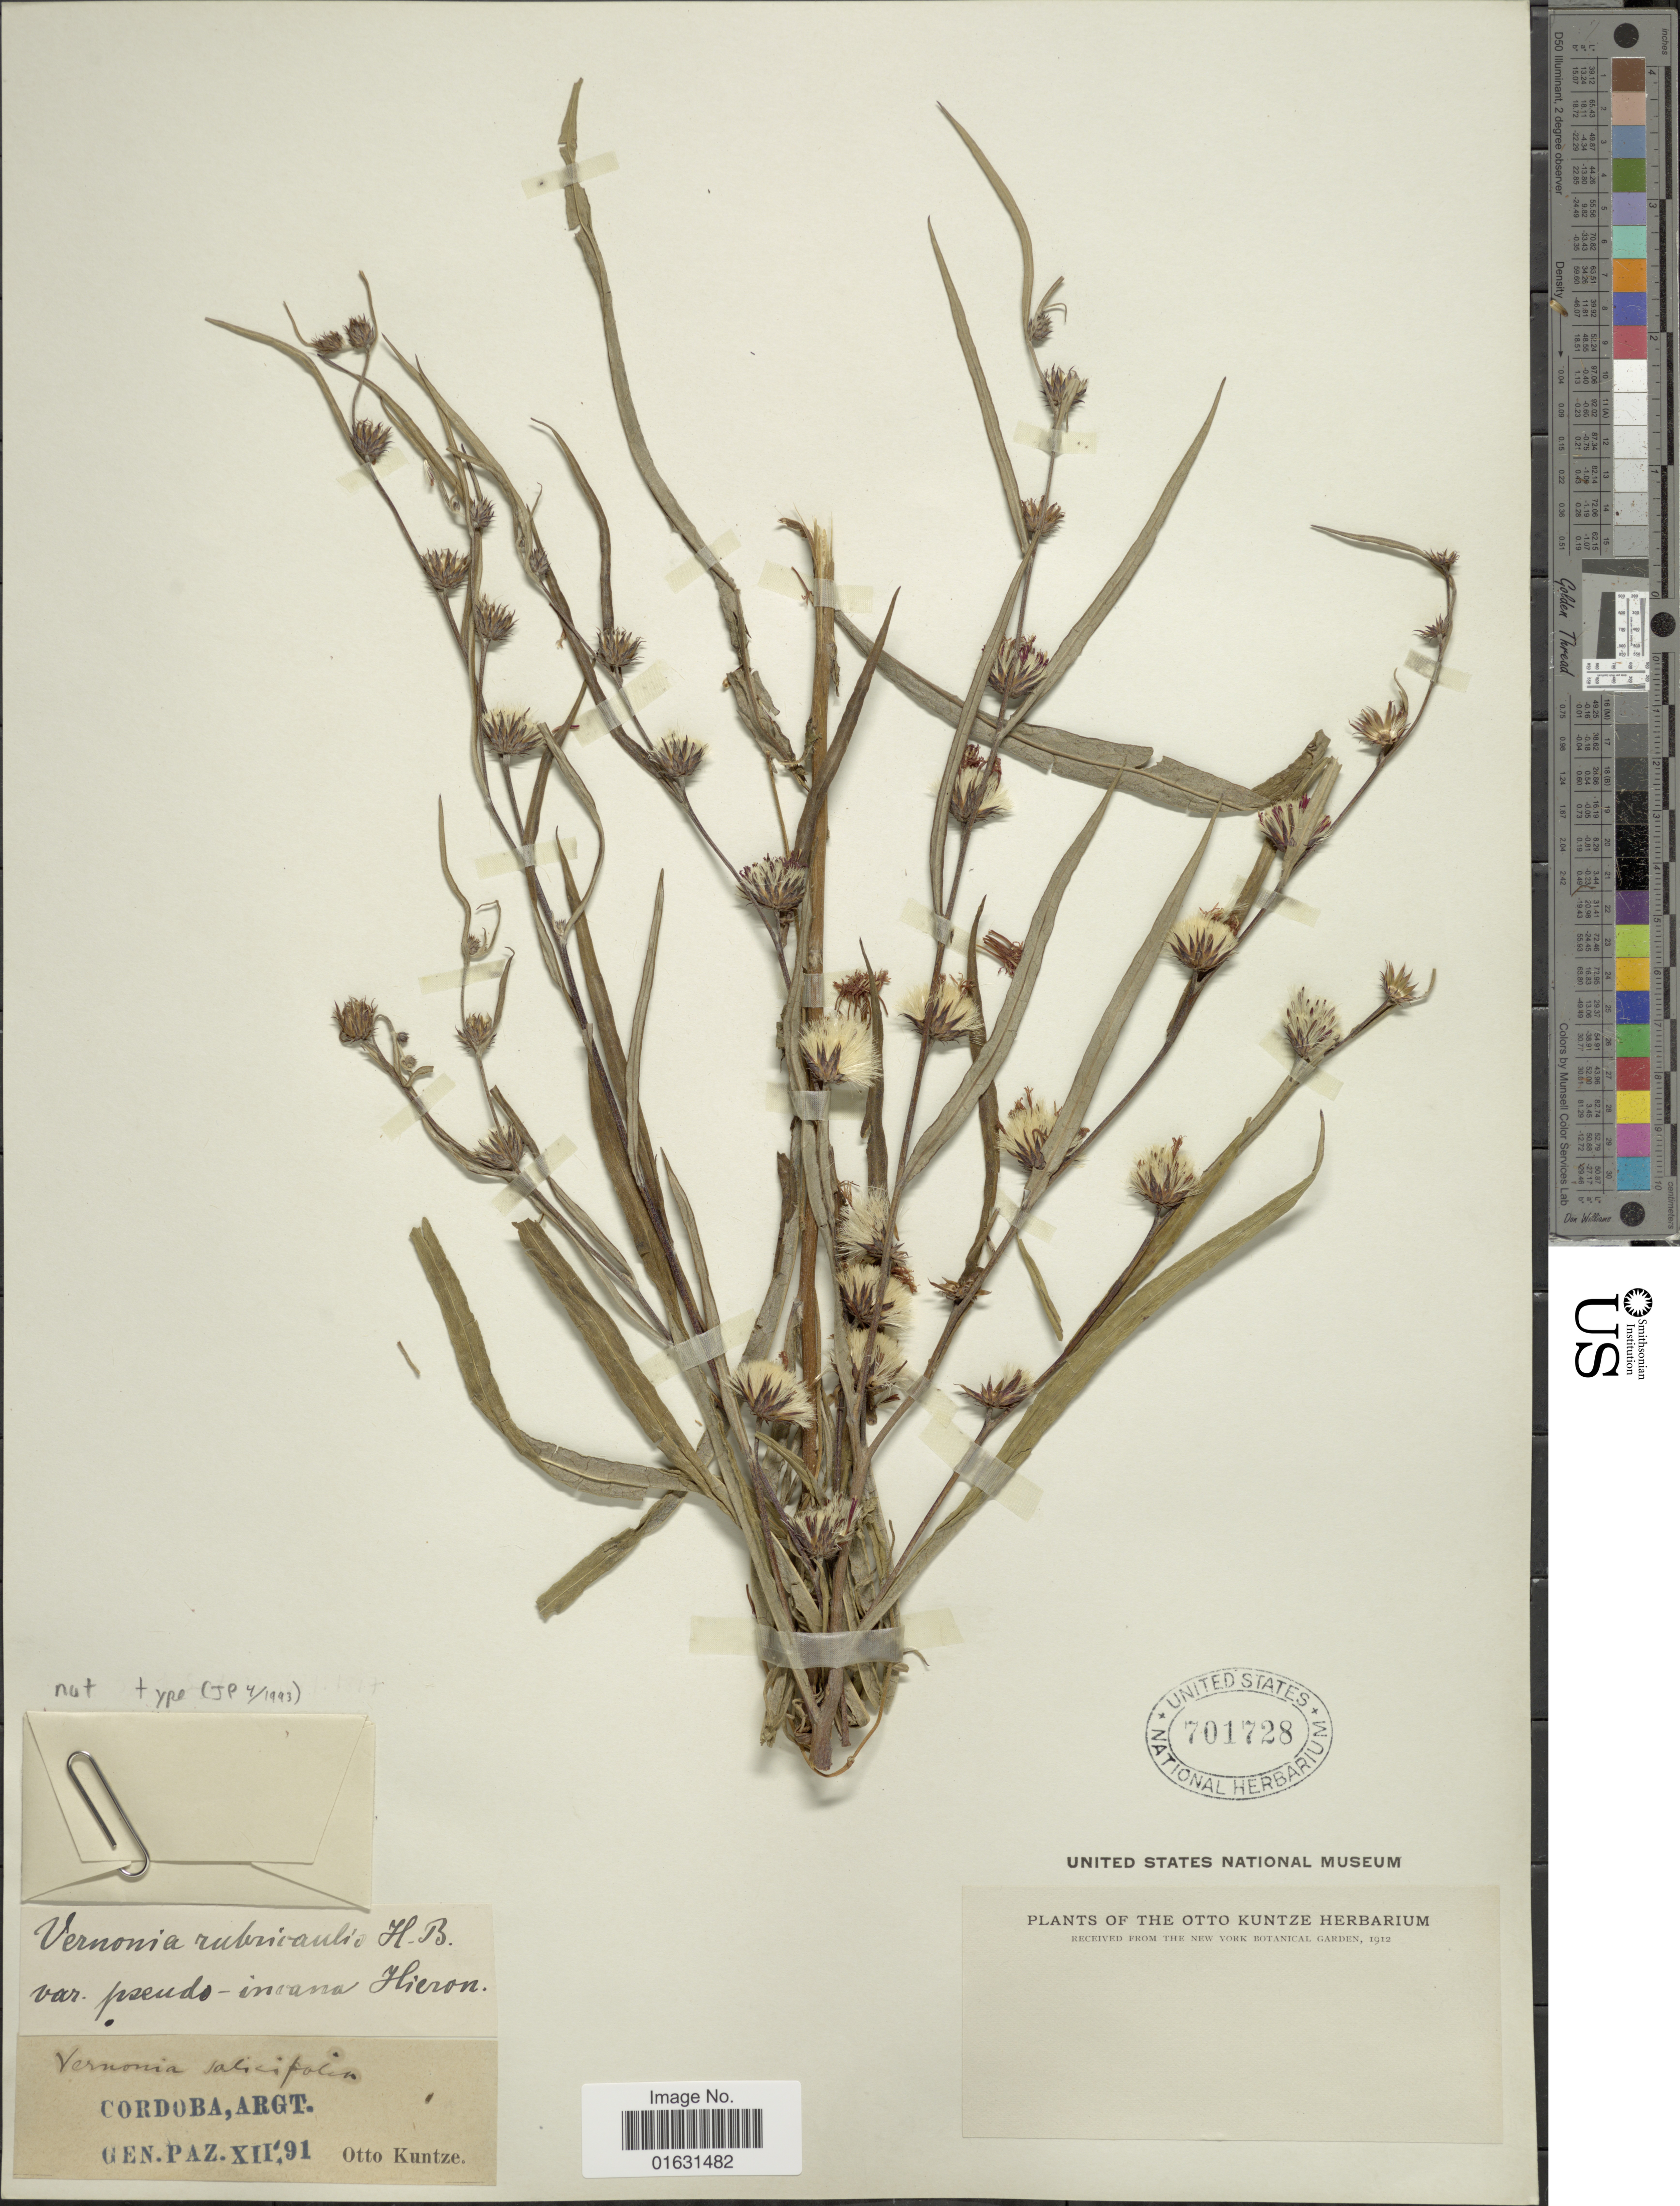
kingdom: Plantae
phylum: Tracheophyta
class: Magnoliopsida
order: Asterales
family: Asteraceae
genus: Lessingianthus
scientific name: Lessingianthus rubricaulis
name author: (Humb. & Bonpl.) H. Rob.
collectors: C.E.O. Kuntze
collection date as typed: Transcribed d/m/y: /12/91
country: Argentina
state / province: Cordoba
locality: Gen. Paz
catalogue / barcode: US 701728